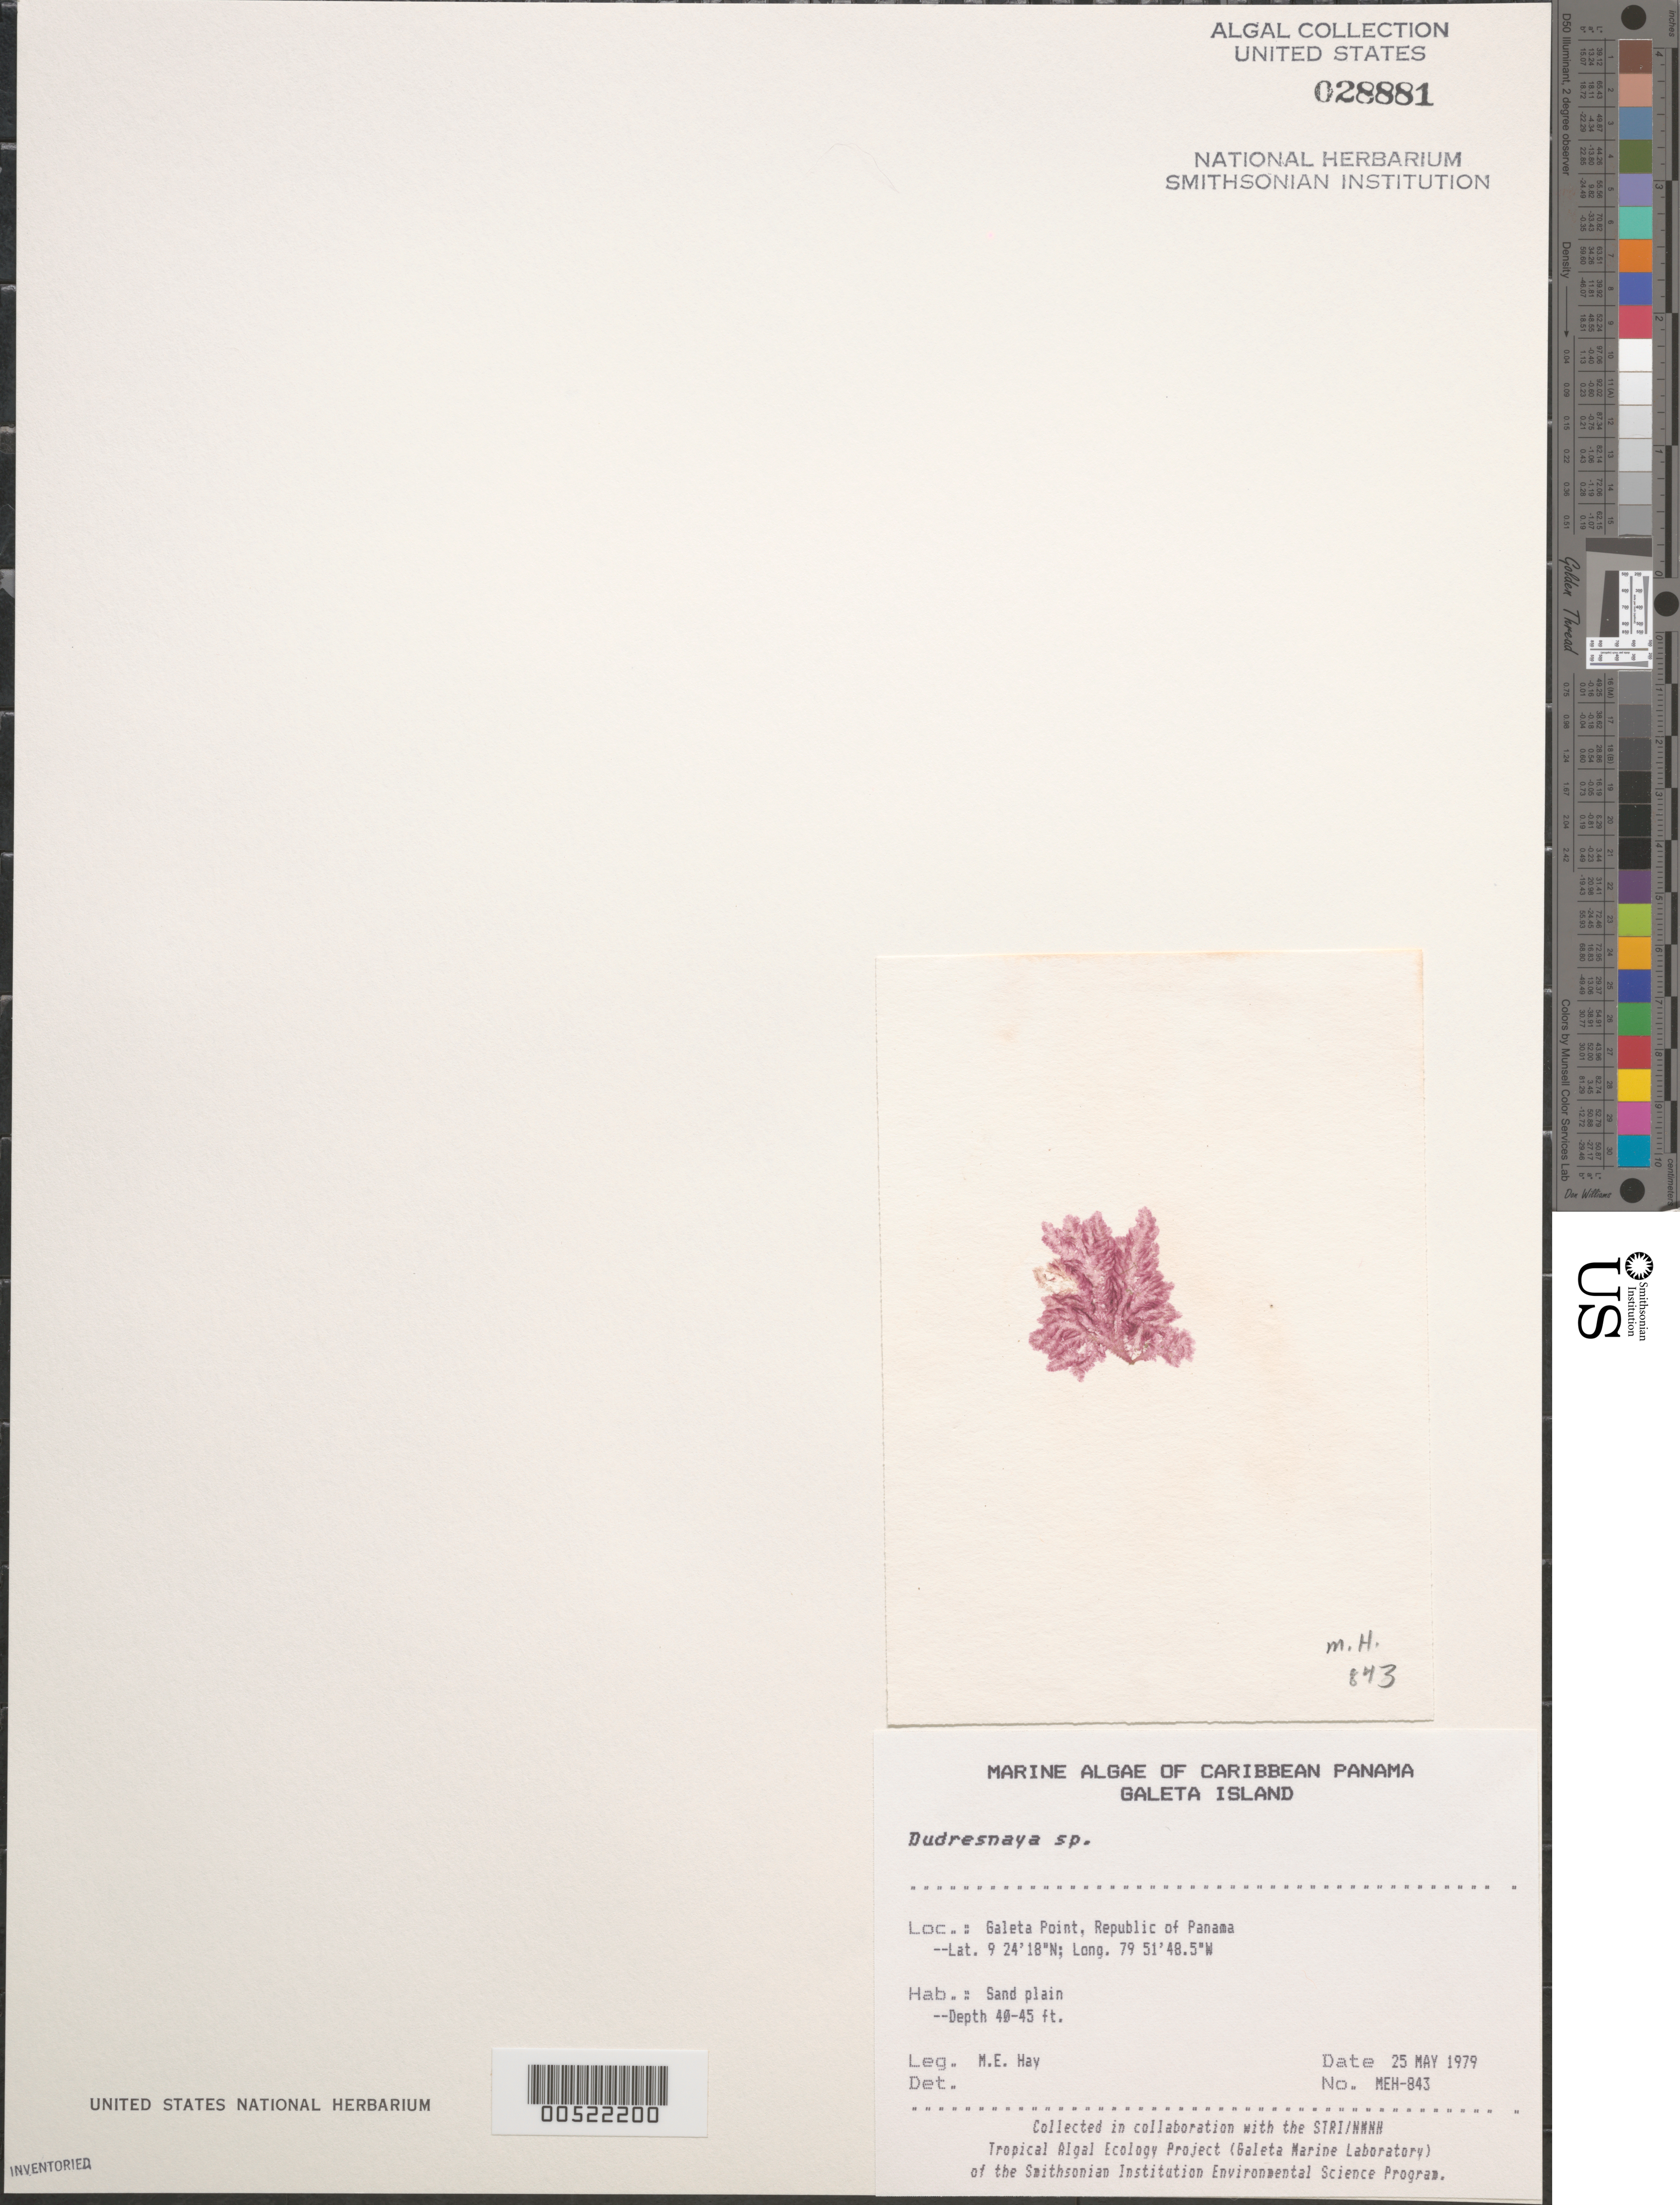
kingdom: Plantae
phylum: Rhodophyta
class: Florideophyceae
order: Gigartinales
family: Dumontiaceae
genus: Dudresnaya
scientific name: Dudresnaya sp.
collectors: M. E. Hay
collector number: MEH-843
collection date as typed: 25 May 1979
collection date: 1979-05-25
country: Panama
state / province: Colón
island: Galeta Island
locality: Galeta Point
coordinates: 9 24' 18" N, 79 51' 48.5" W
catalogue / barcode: US 28881